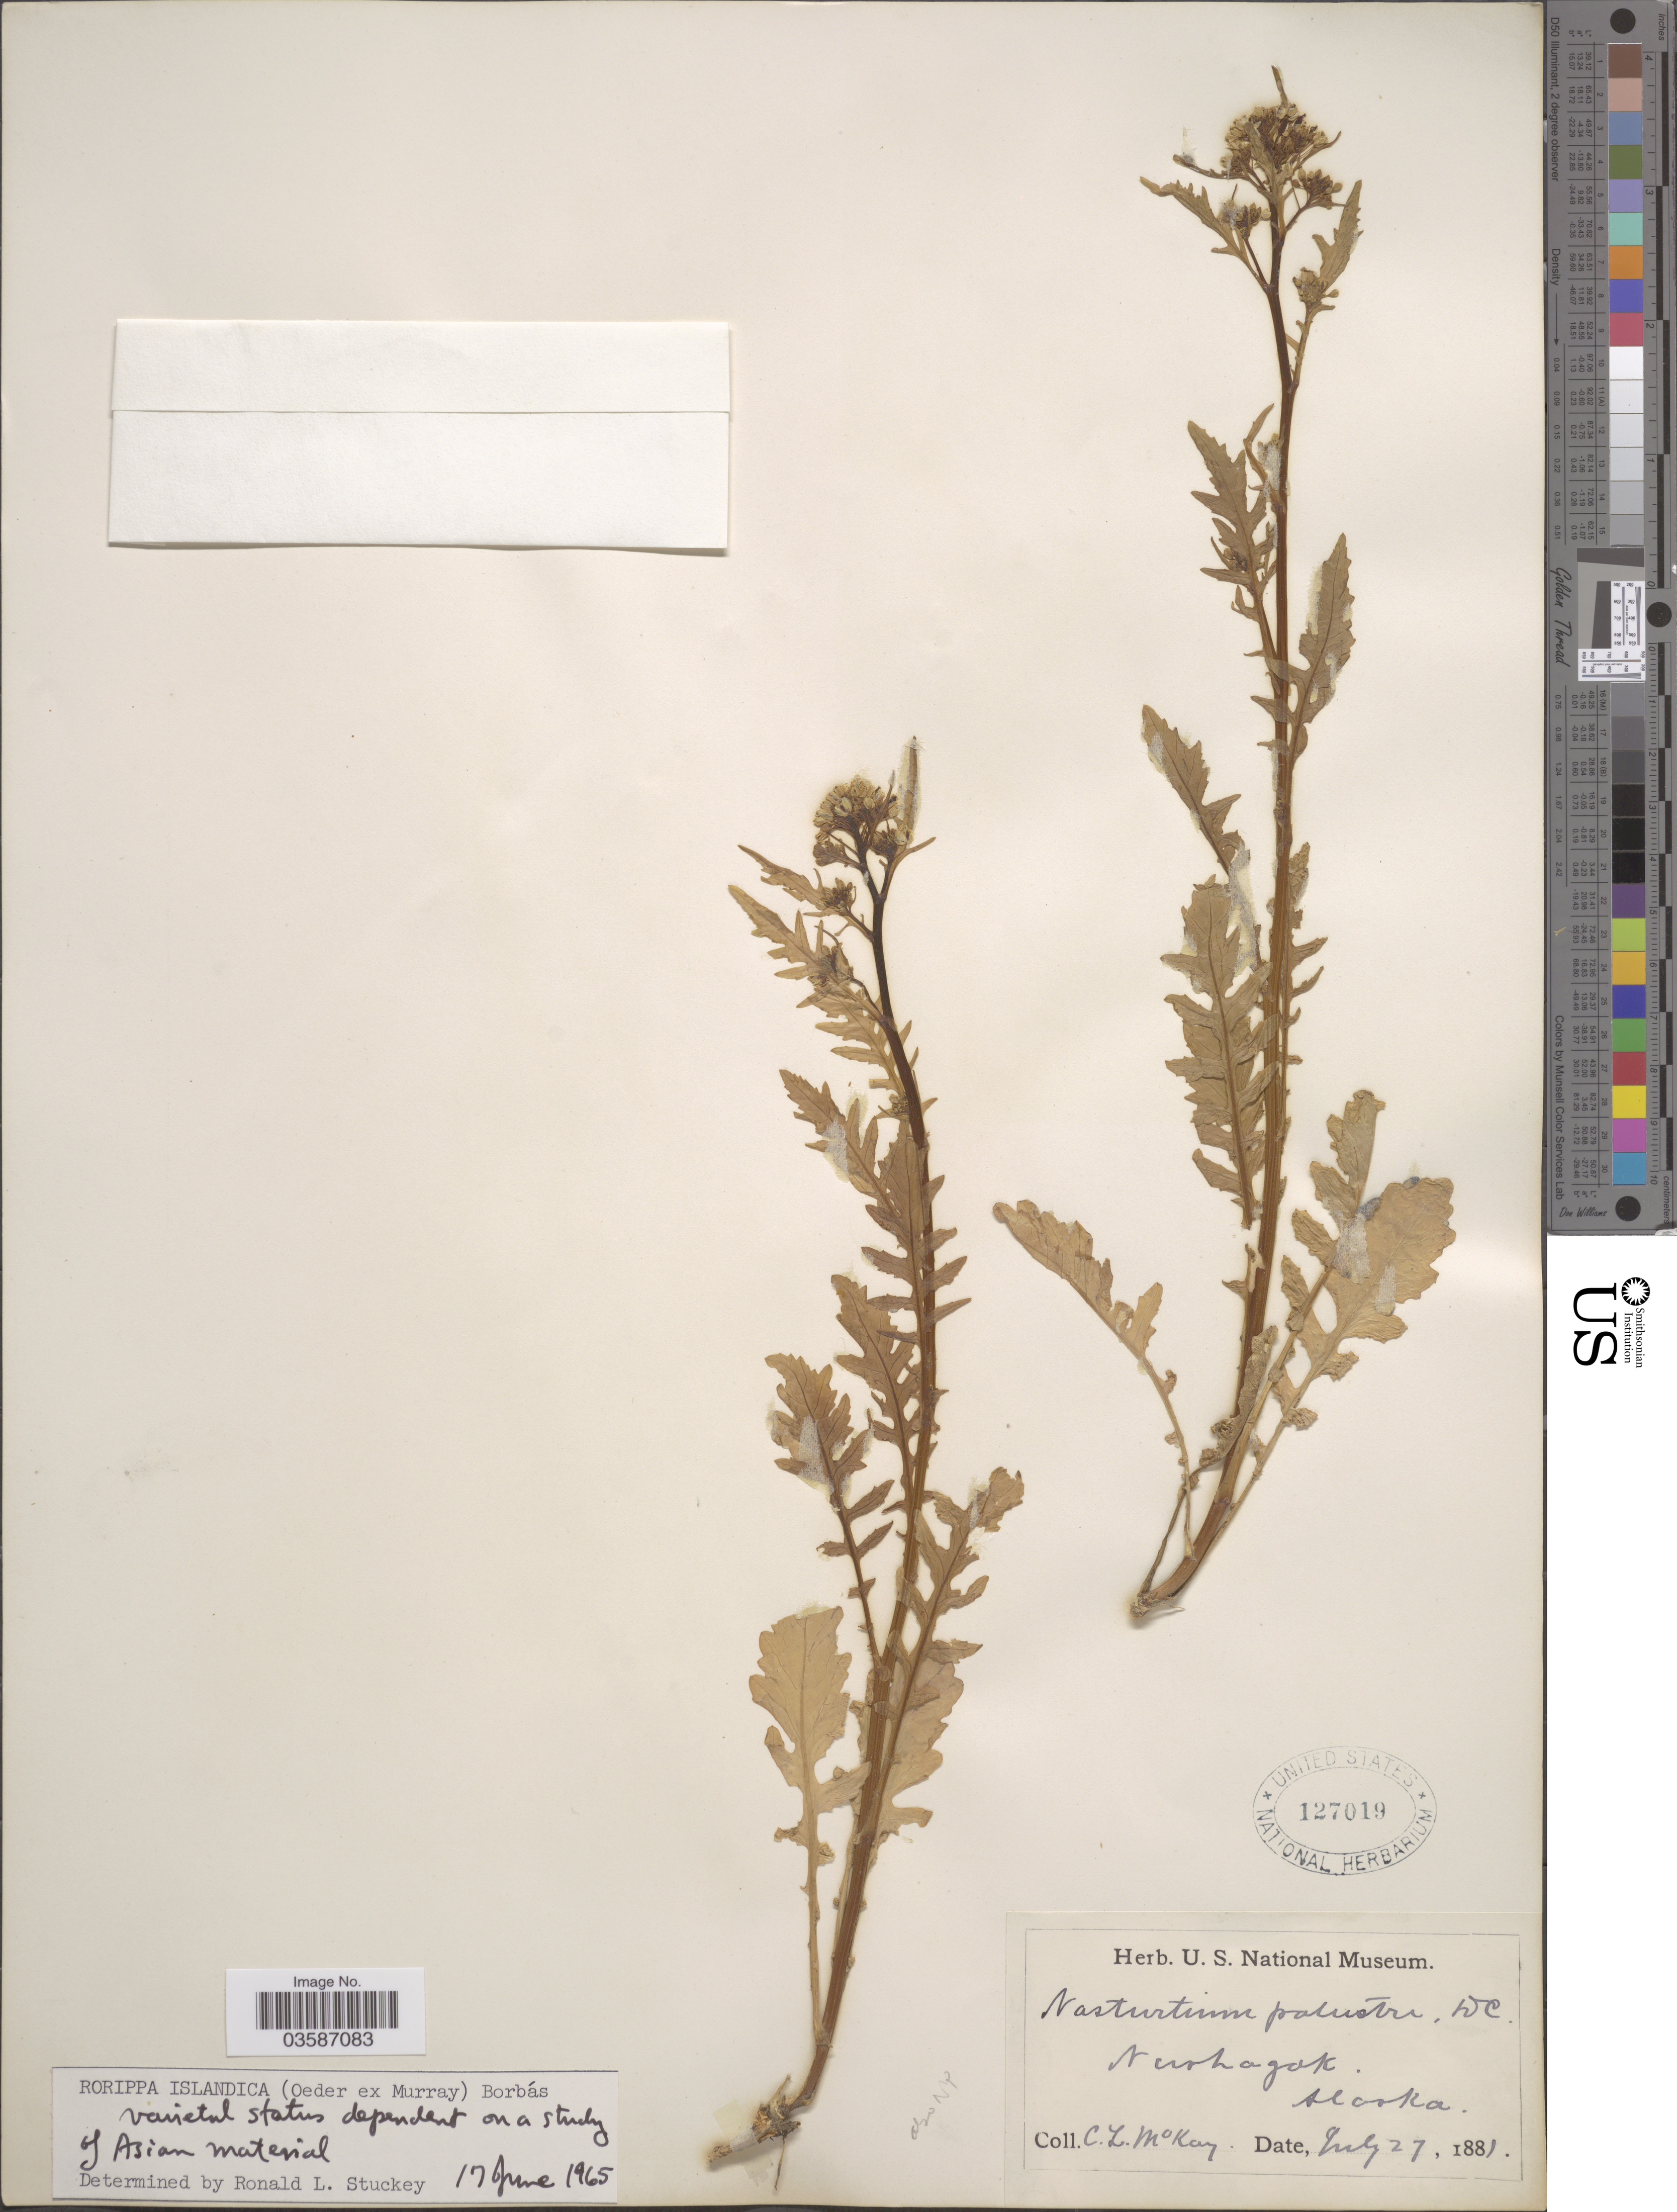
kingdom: Plantae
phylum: Tracheophyta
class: Magnoliopsida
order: Brassicales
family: Brassicaceae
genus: Rorippa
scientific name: Rorippa islandica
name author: (Oeder) Borbás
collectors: C. McKay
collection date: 1881-07-27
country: United States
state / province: Alaska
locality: Nushagak.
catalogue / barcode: US 127019